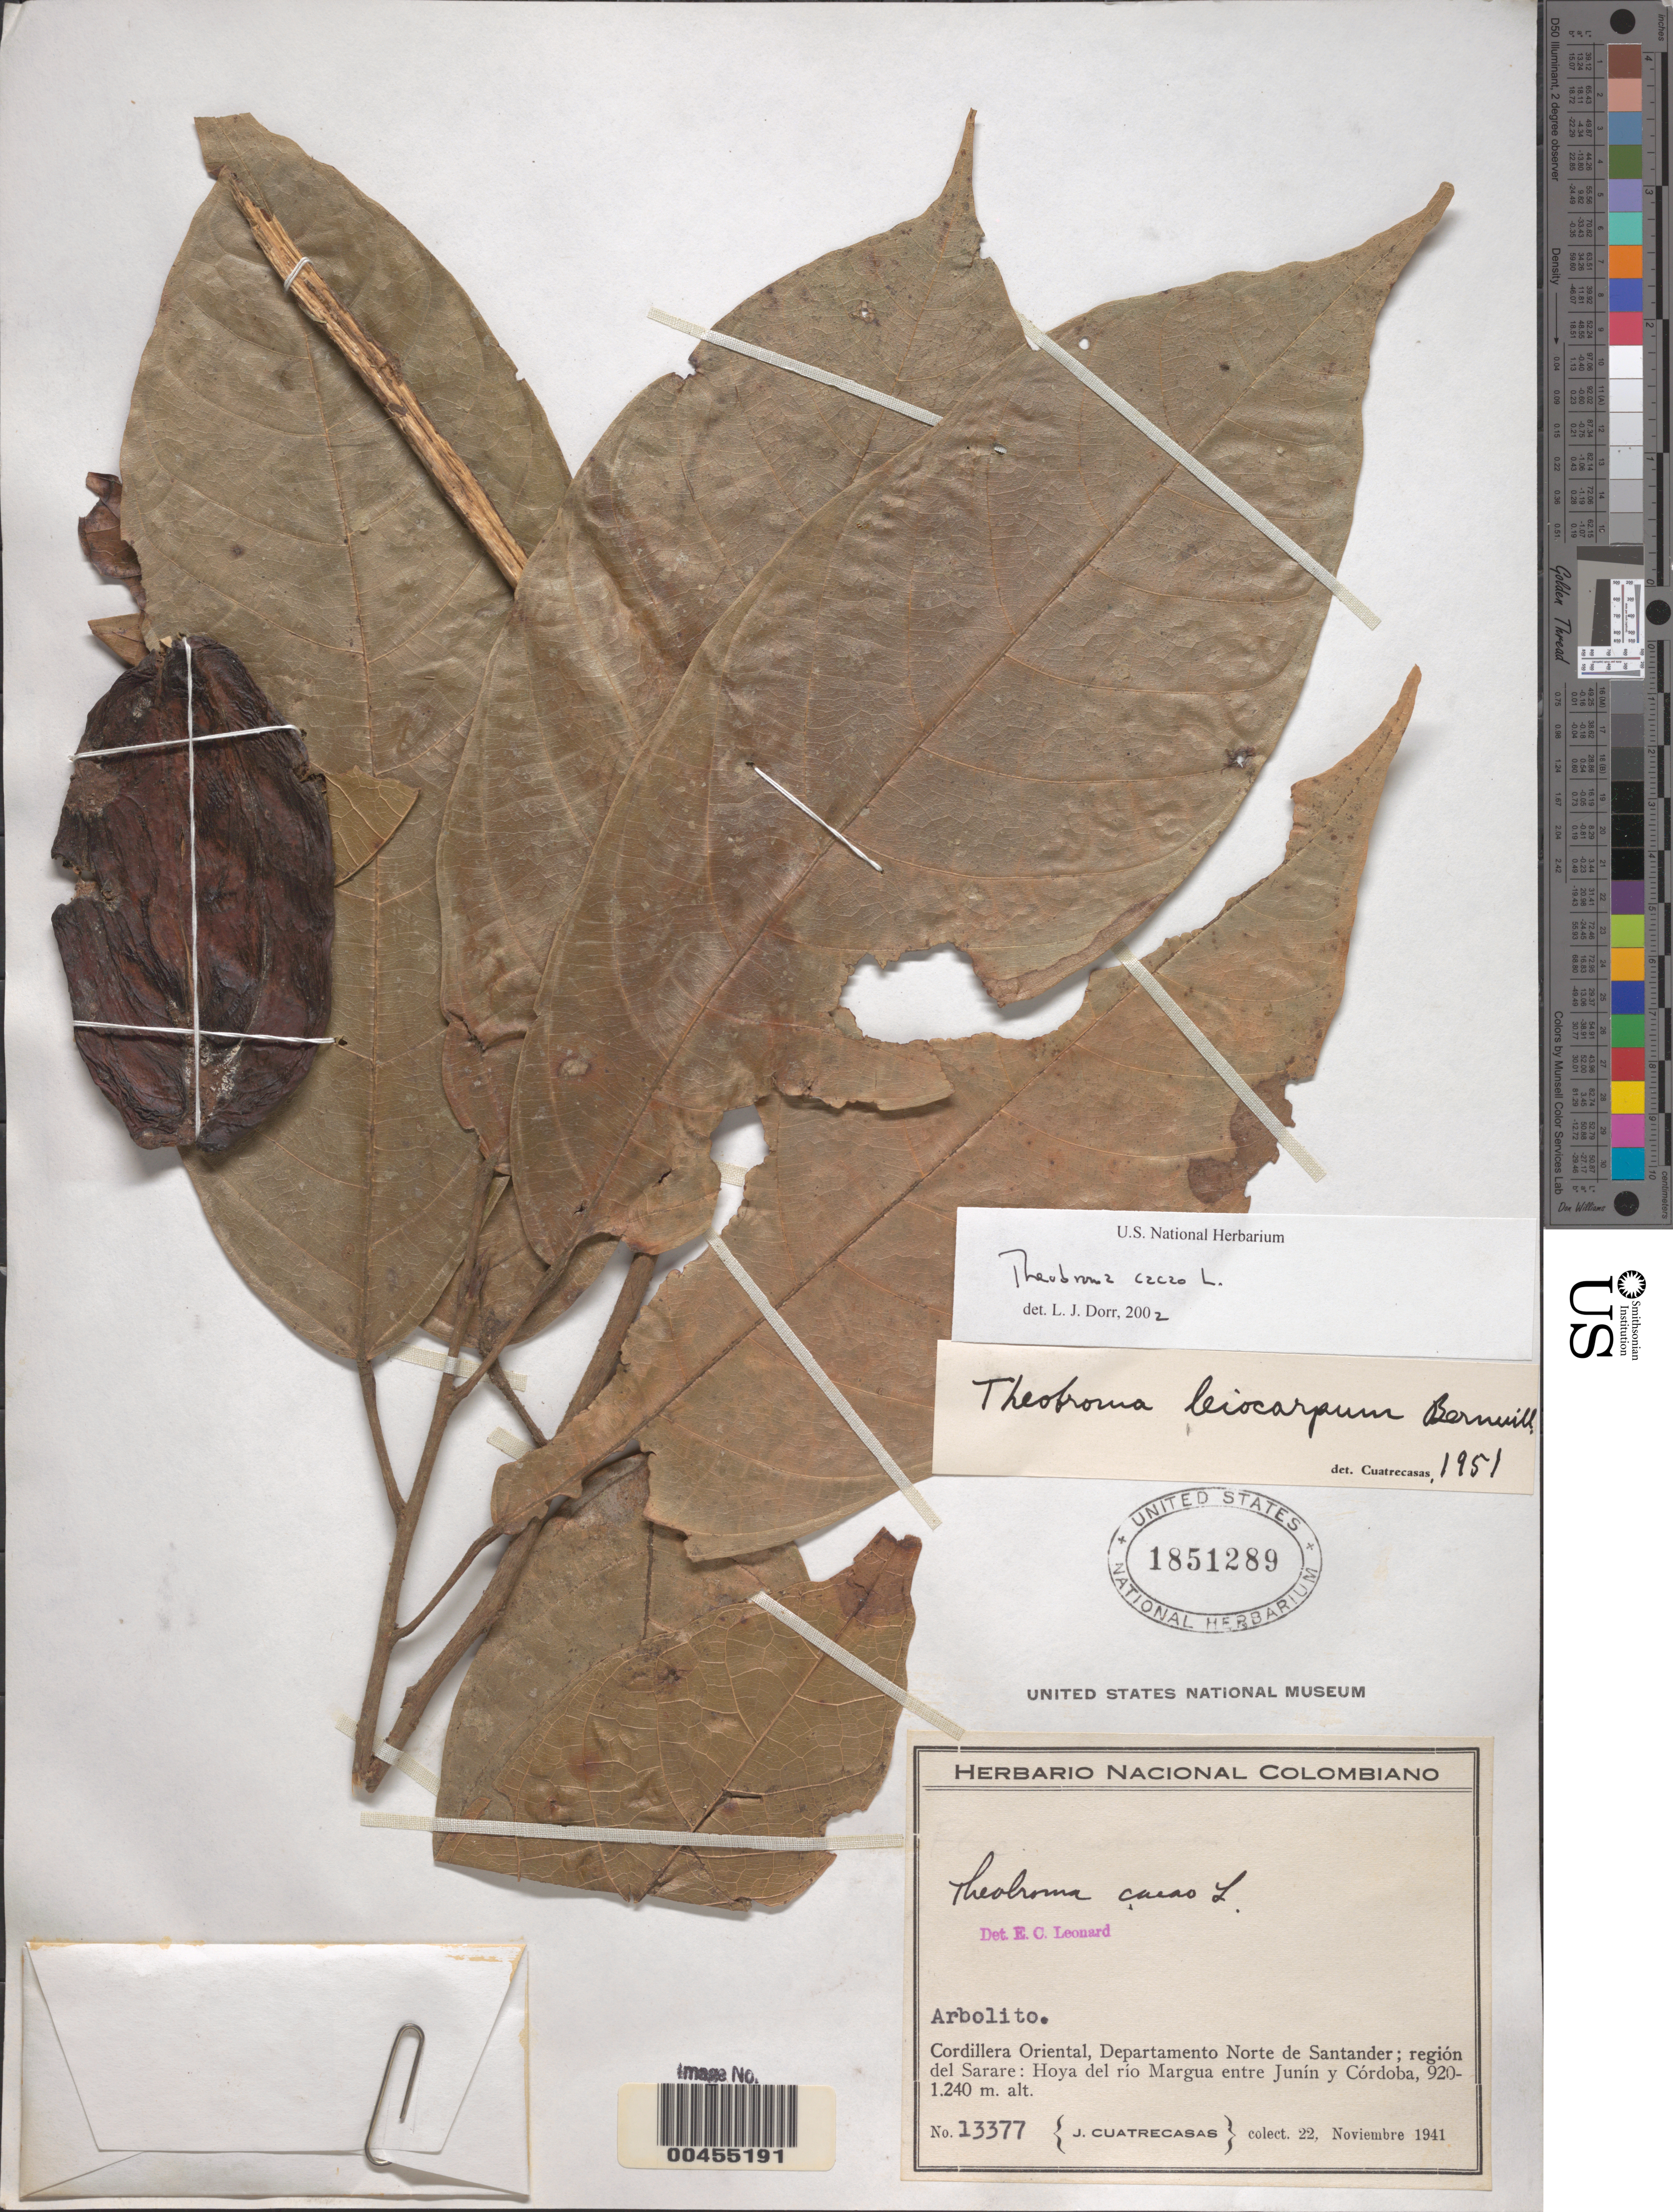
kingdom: Plantae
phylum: Tracheophyta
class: Magnoliopsida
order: Malvales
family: Malvaceae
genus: Theobroma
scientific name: Theobroma cacao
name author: L.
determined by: Dorr, L. J., (BOT), Smithsonian Institution - National Museum of Natural History (UNITED STATES)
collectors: J. Cuatrecasas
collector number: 13377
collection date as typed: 22 Oct 1941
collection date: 1941-10-22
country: Colombia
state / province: Norte de Santander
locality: Región del Sarare; Hoya del Río Margua entre Junín y Córdoba; Cordillera Oriental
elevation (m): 920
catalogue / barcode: US 1851289